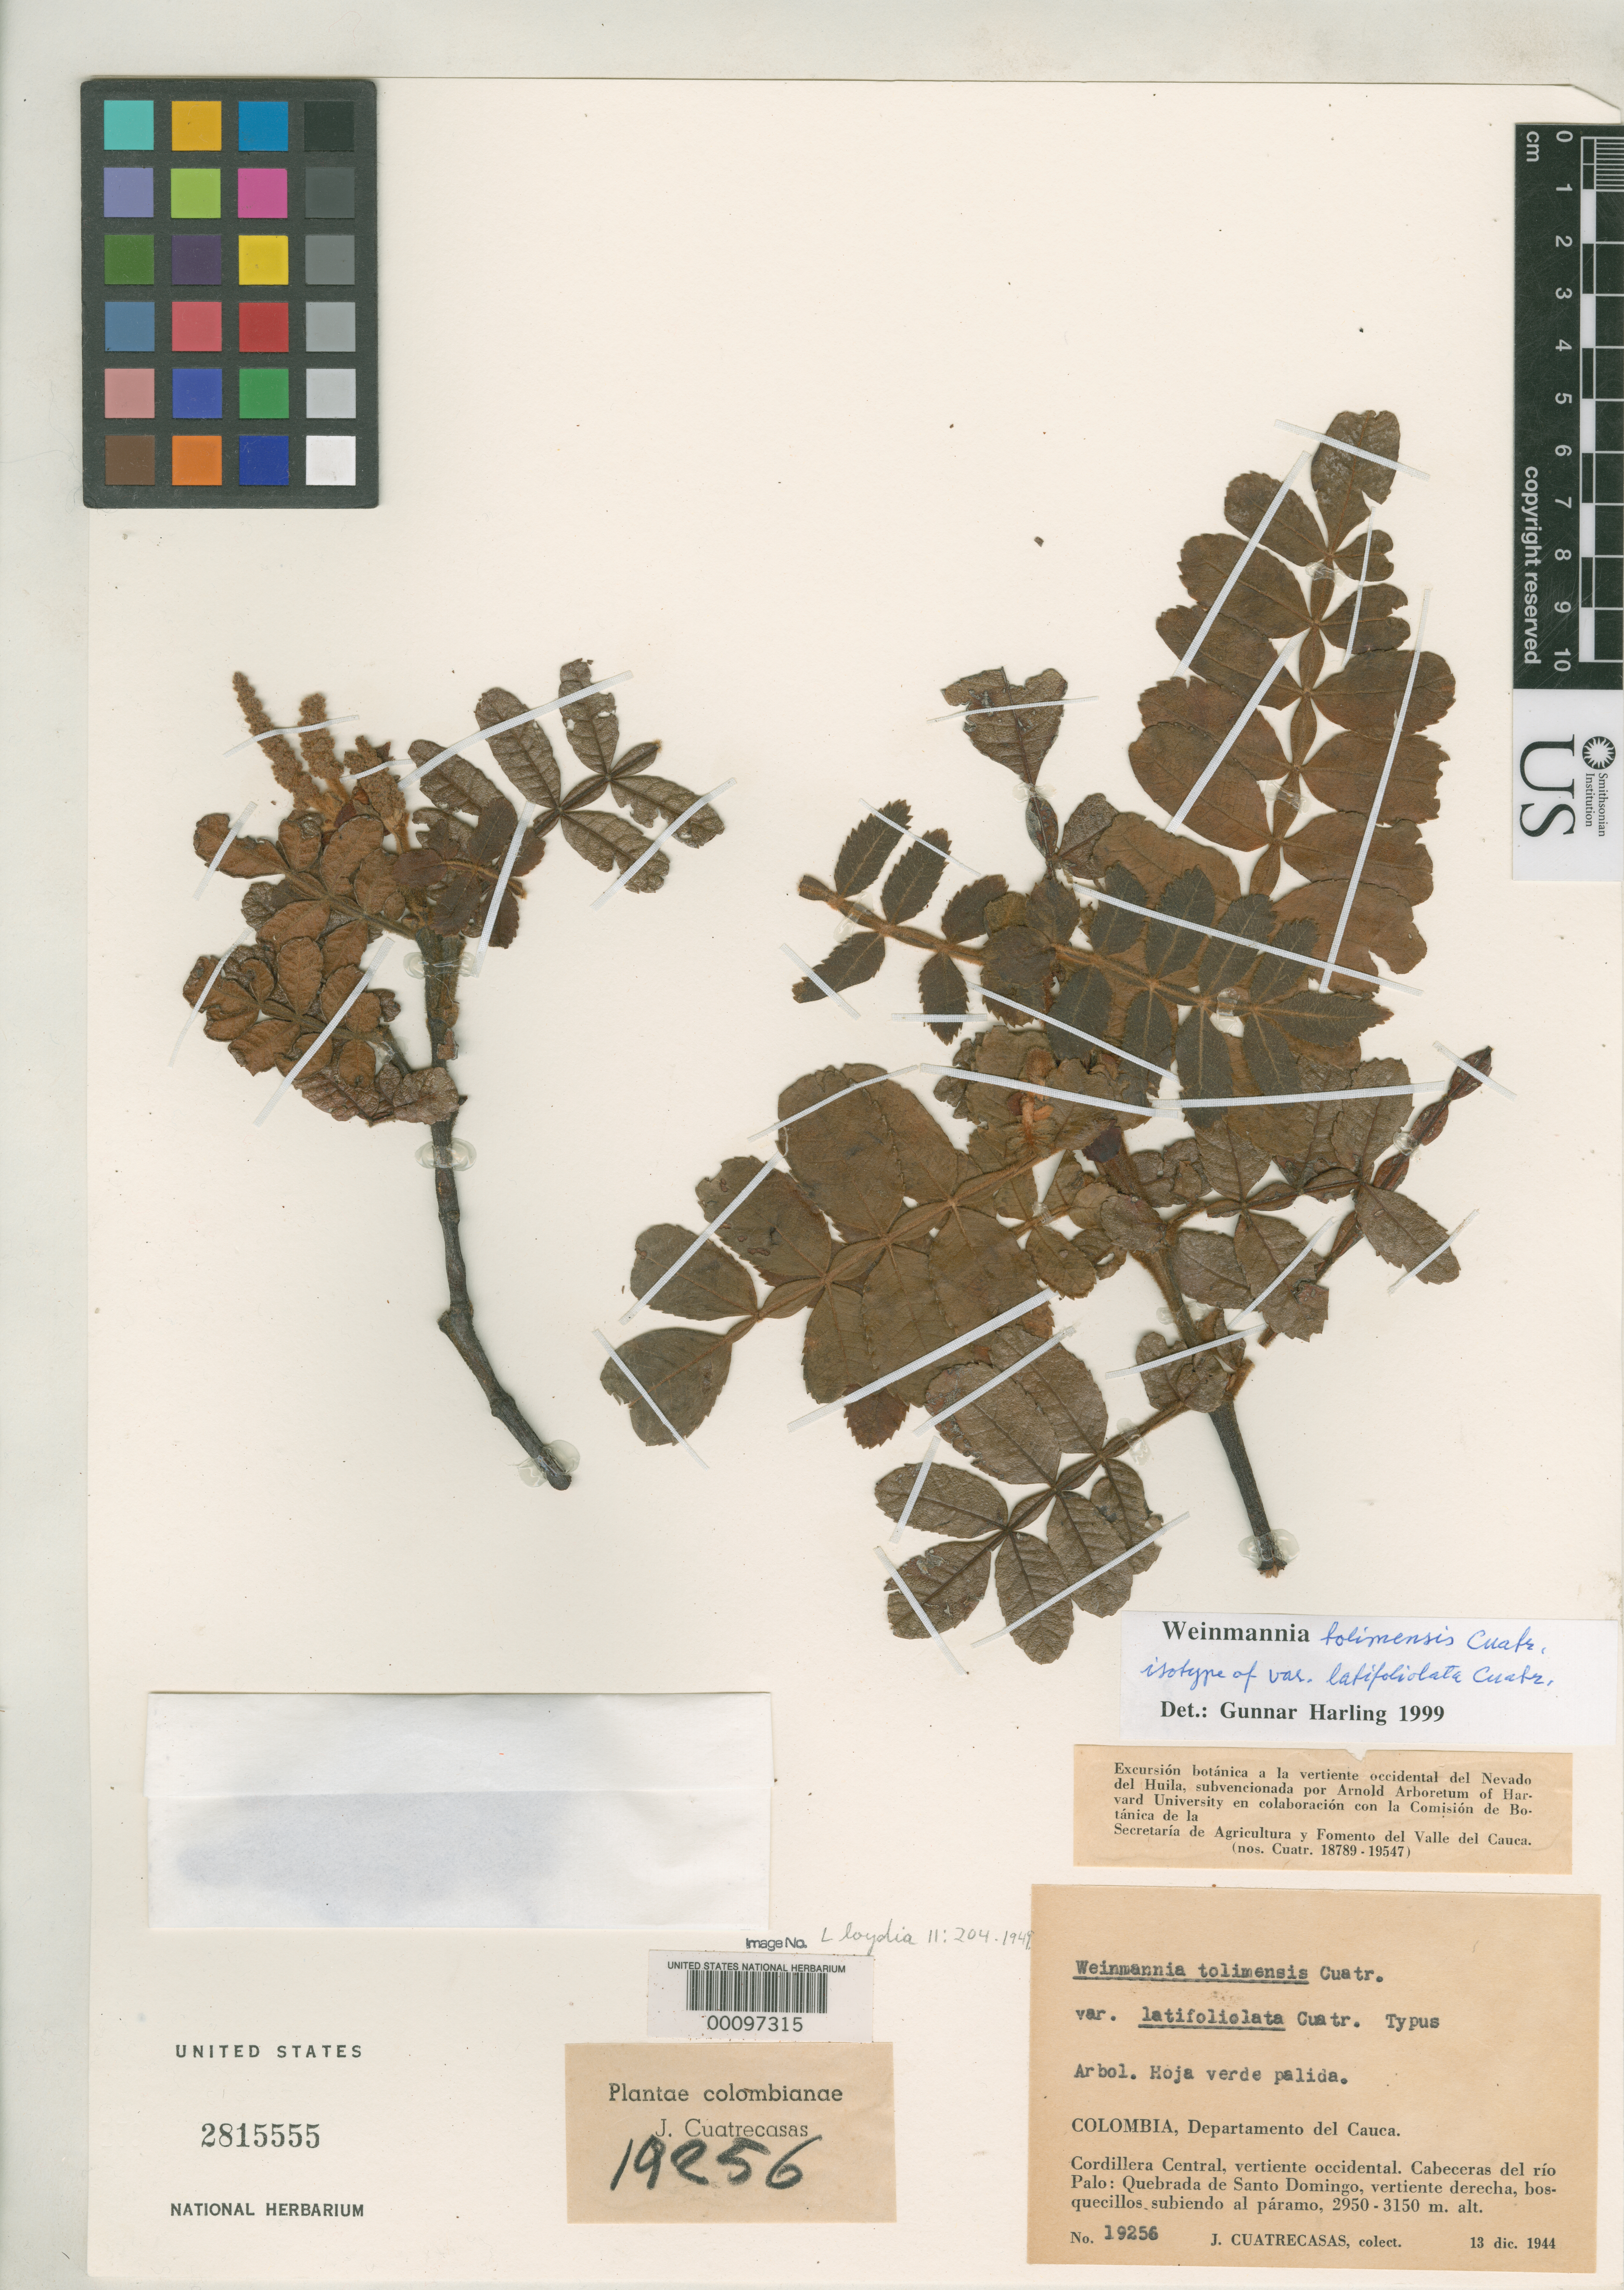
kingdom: Plantae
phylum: Tracheophyta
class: Magnoliopsida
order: Oxalidales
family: Cunoniaceae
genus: Weinmannia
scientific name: Weinmannia tolimensis var. latifoliolata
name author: Cuatrec.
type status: Isotype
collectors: J. Cuatrecasas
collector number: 19256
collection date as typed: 13 Dec 1944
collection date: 1944-12-13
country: Colombia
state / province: Cauca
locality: Cordillera Central, Vertiente Occidental, Cabeceras del Rio Palo, Quebrada de Santo Domingo, vertiente derecha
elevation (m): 2950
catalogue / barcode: US 2815555